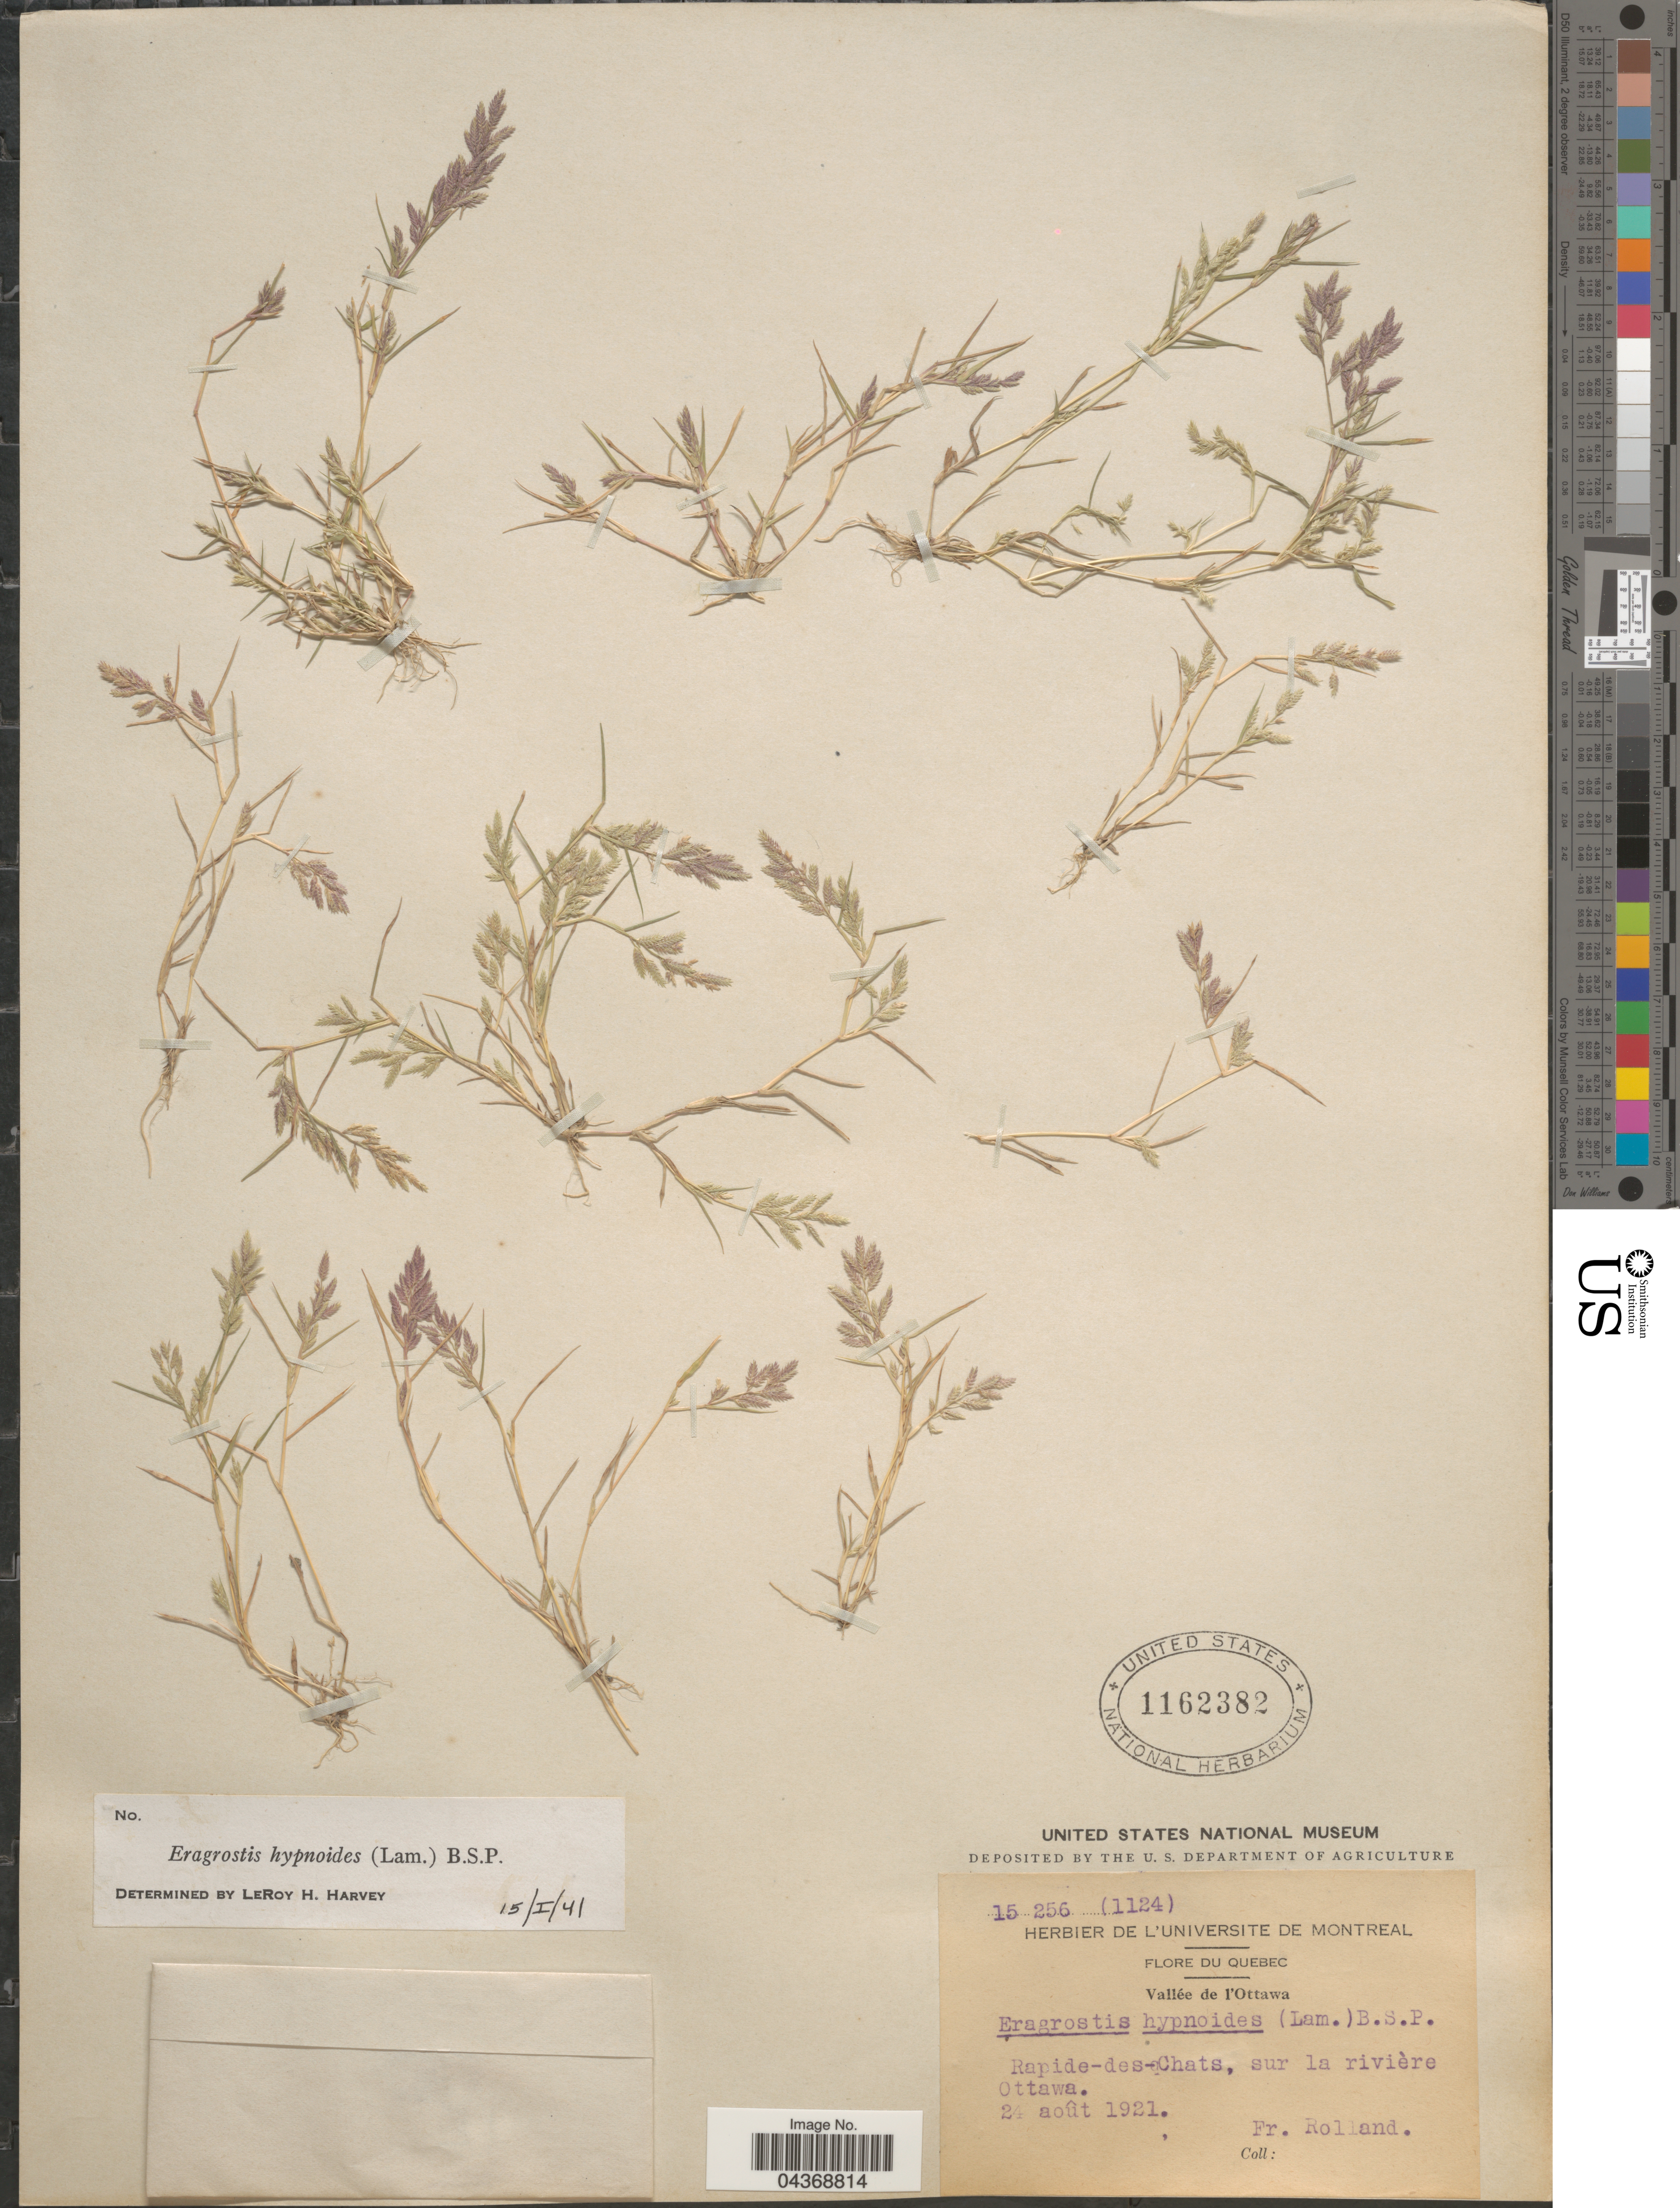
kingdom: Plantae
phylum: Tracheophyta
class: Liliopsida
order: Poales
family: Poaceae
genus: Eragrostis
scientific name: Eragrostis hypnoides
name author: (Lam.) Britton, Stearns & Poggenb.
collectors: F. Rolland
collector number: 15256(1124)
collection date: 1921-08-24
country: Canada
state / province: Quebec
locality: Vallée de l'Ottawa. Rapide-des-Chats, sur la rivière Ottawa.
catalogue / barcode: US 1162382